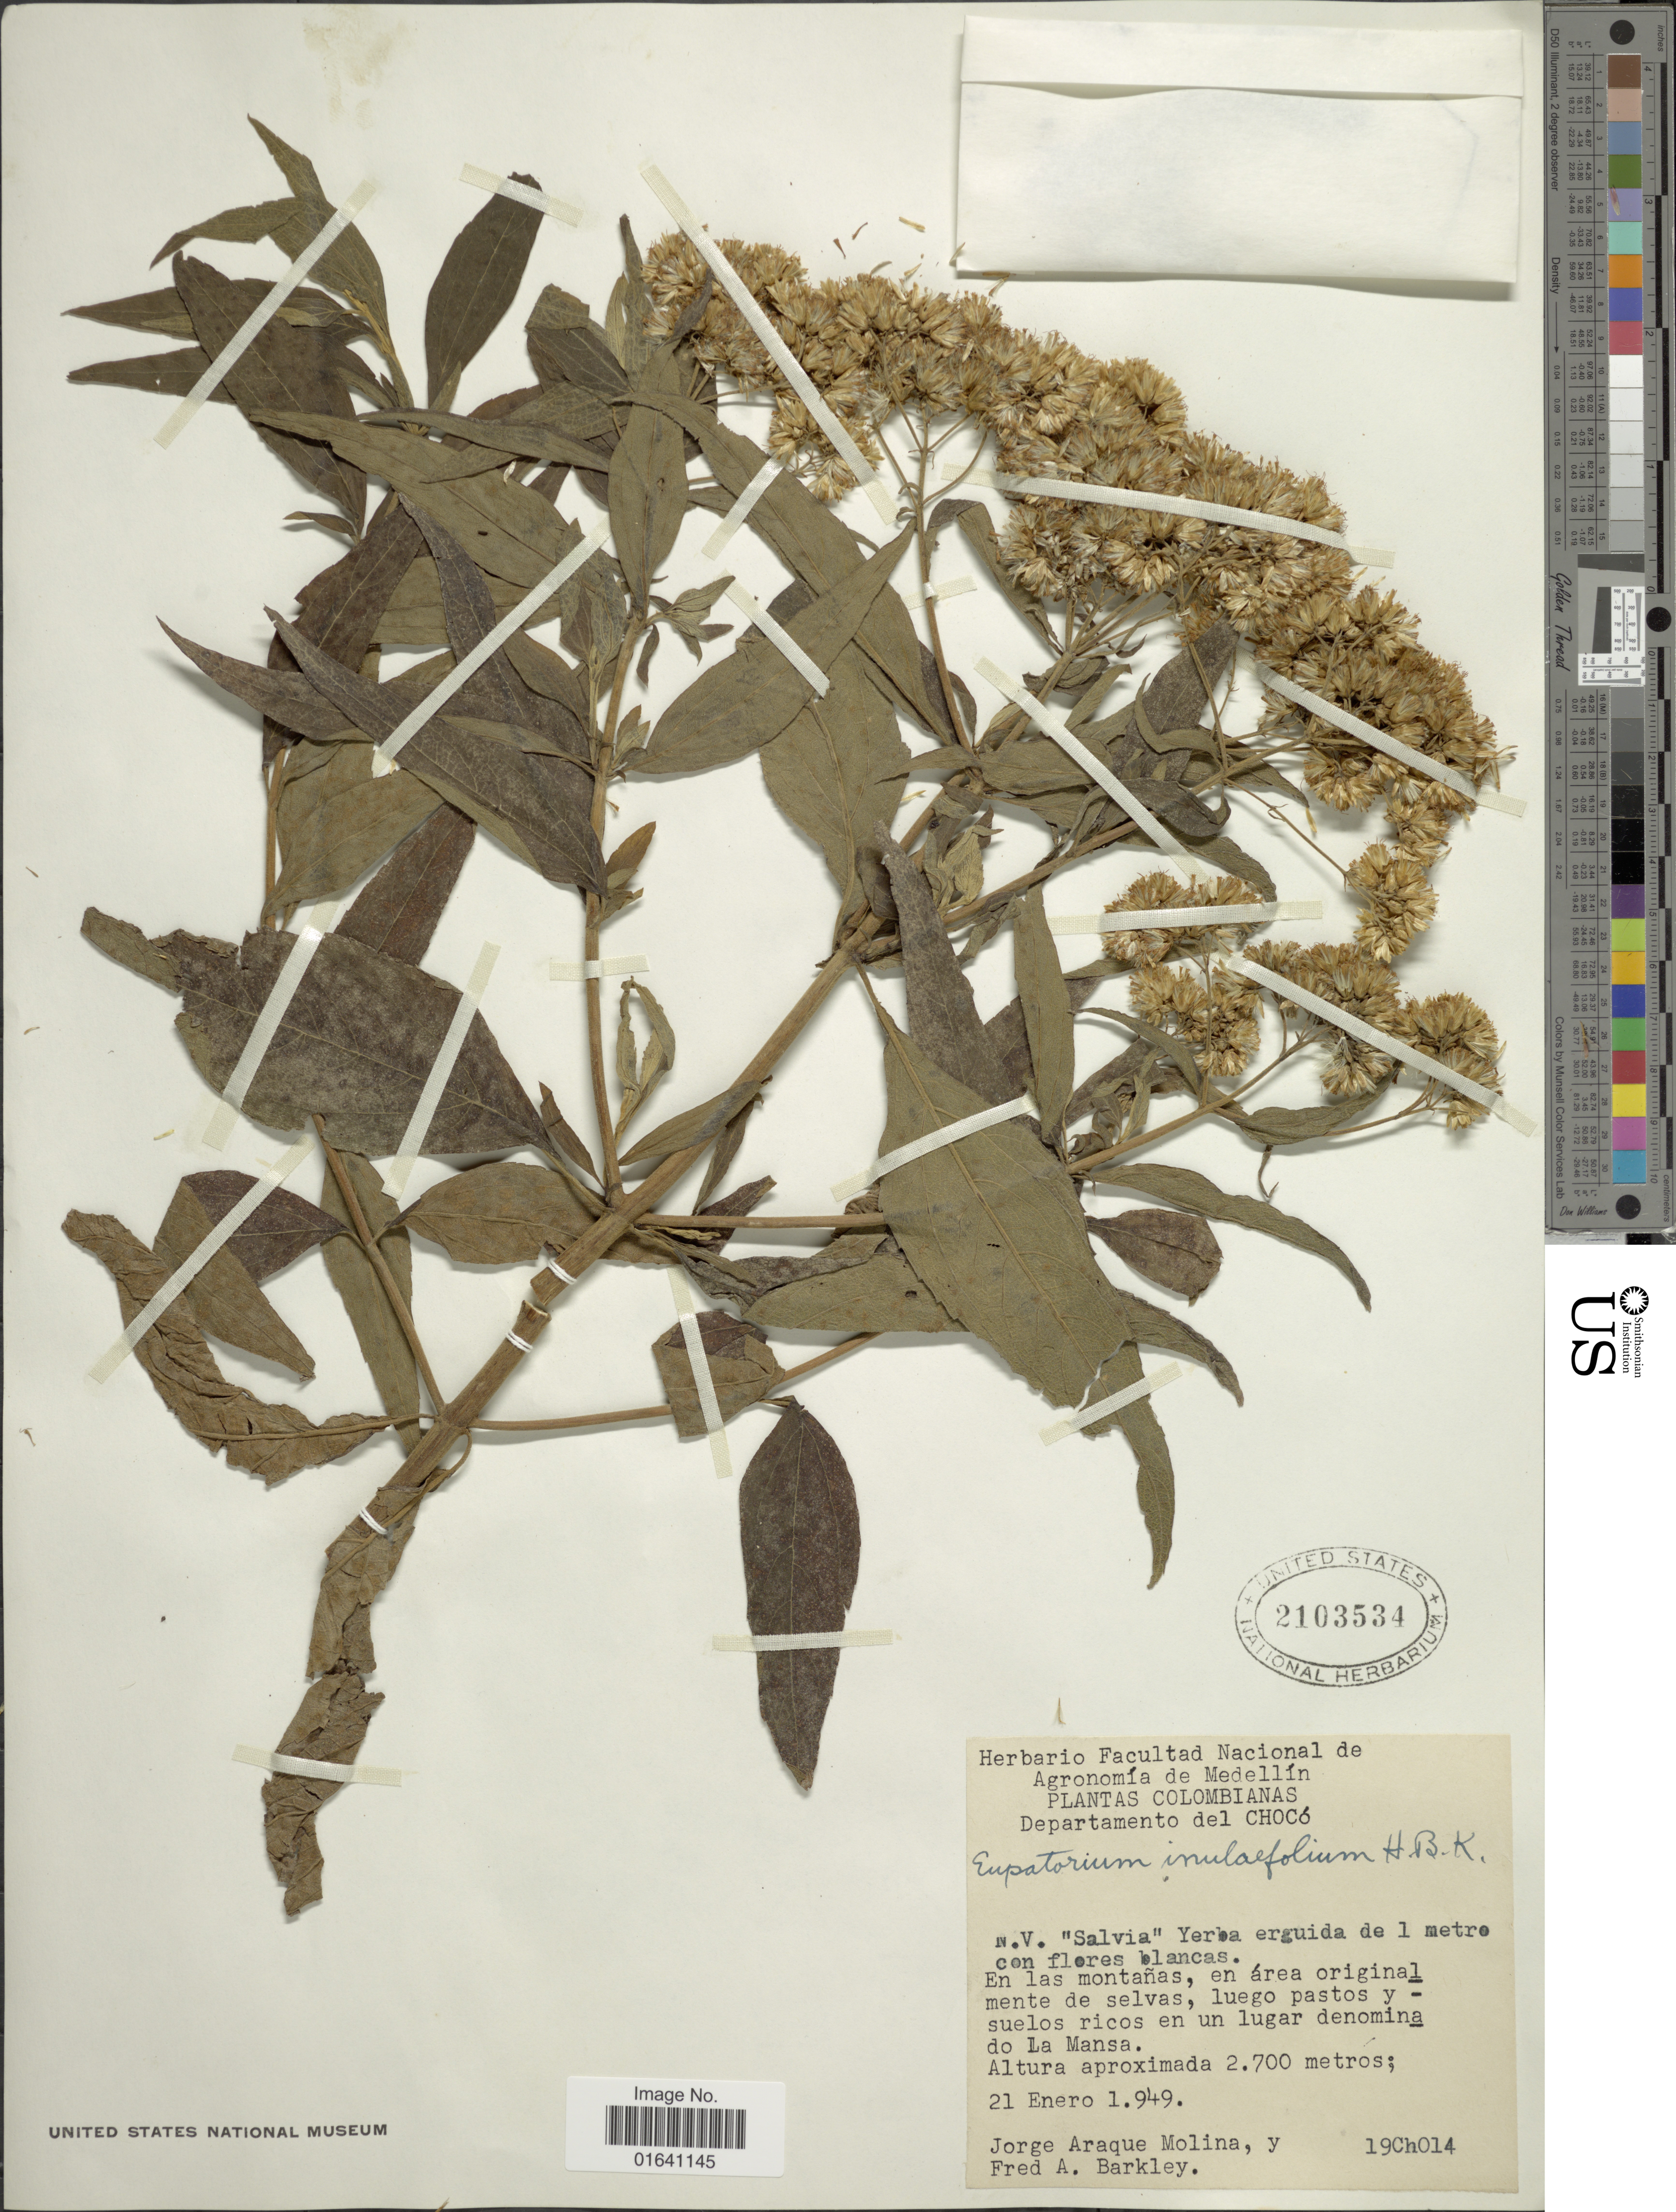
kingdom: Plantae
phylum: Tracheophyta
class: Magnoliopsida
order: Asterales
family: Asteraceae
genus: Austroeupatorium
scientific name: Austroeupatorium inulaefolium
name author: (Kunth) R.M. King & H. Rob.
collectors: J. A. Molina & F. A. Barkley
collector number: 19Ch014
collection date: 1949-01-21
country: Colombia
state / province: Chocó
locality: Departamento del Chocó, En las montañas, en área originalmente de slevas, luego pastos y suelos ricos en lugar denomina do La Mansa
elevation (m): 2700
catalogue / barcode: US 2103534